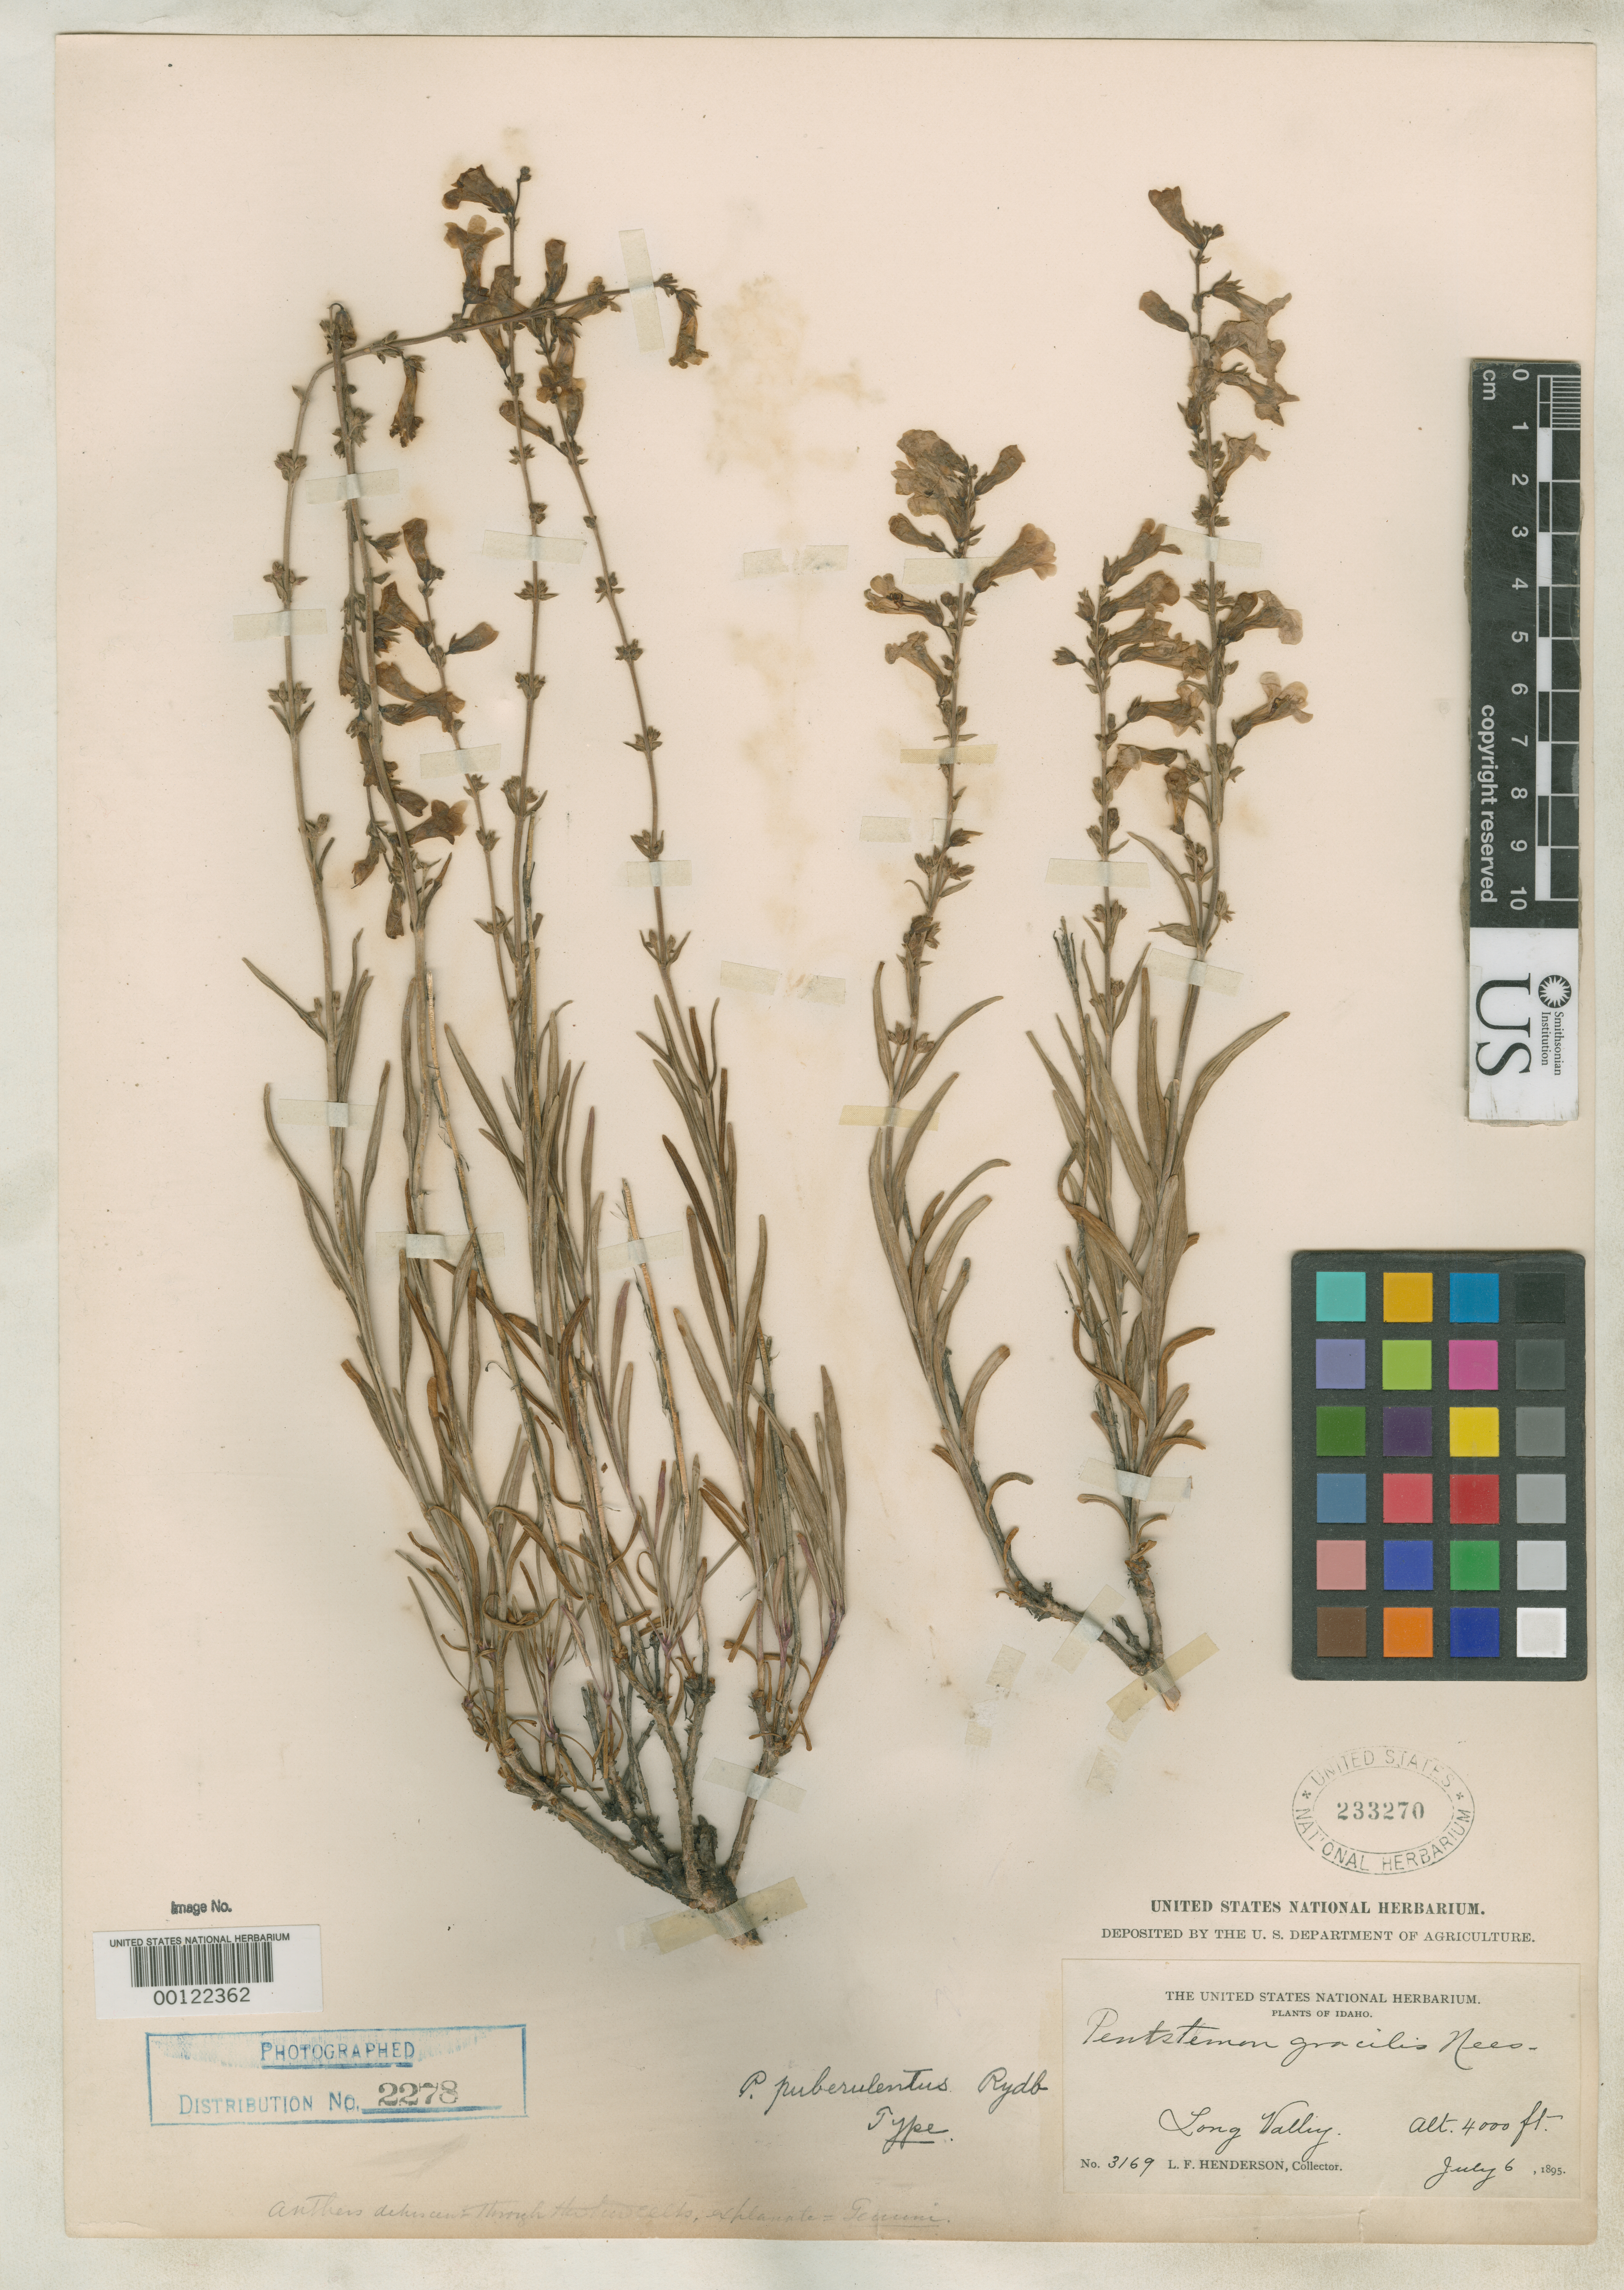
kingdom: Plantae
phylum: Tracheophyta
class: Magnoliopsida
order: Lamiales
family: Plantaginaceae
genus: Penstemon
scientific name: Penstemon puberulentus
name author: Rydb.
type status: Holotype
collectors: L. F. Henderson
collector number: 3169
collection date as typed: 06 Jul 1895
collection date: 1895-07-06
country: United States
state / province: Idaho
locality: Long Valley.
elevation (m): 1219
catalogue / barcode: US 233270